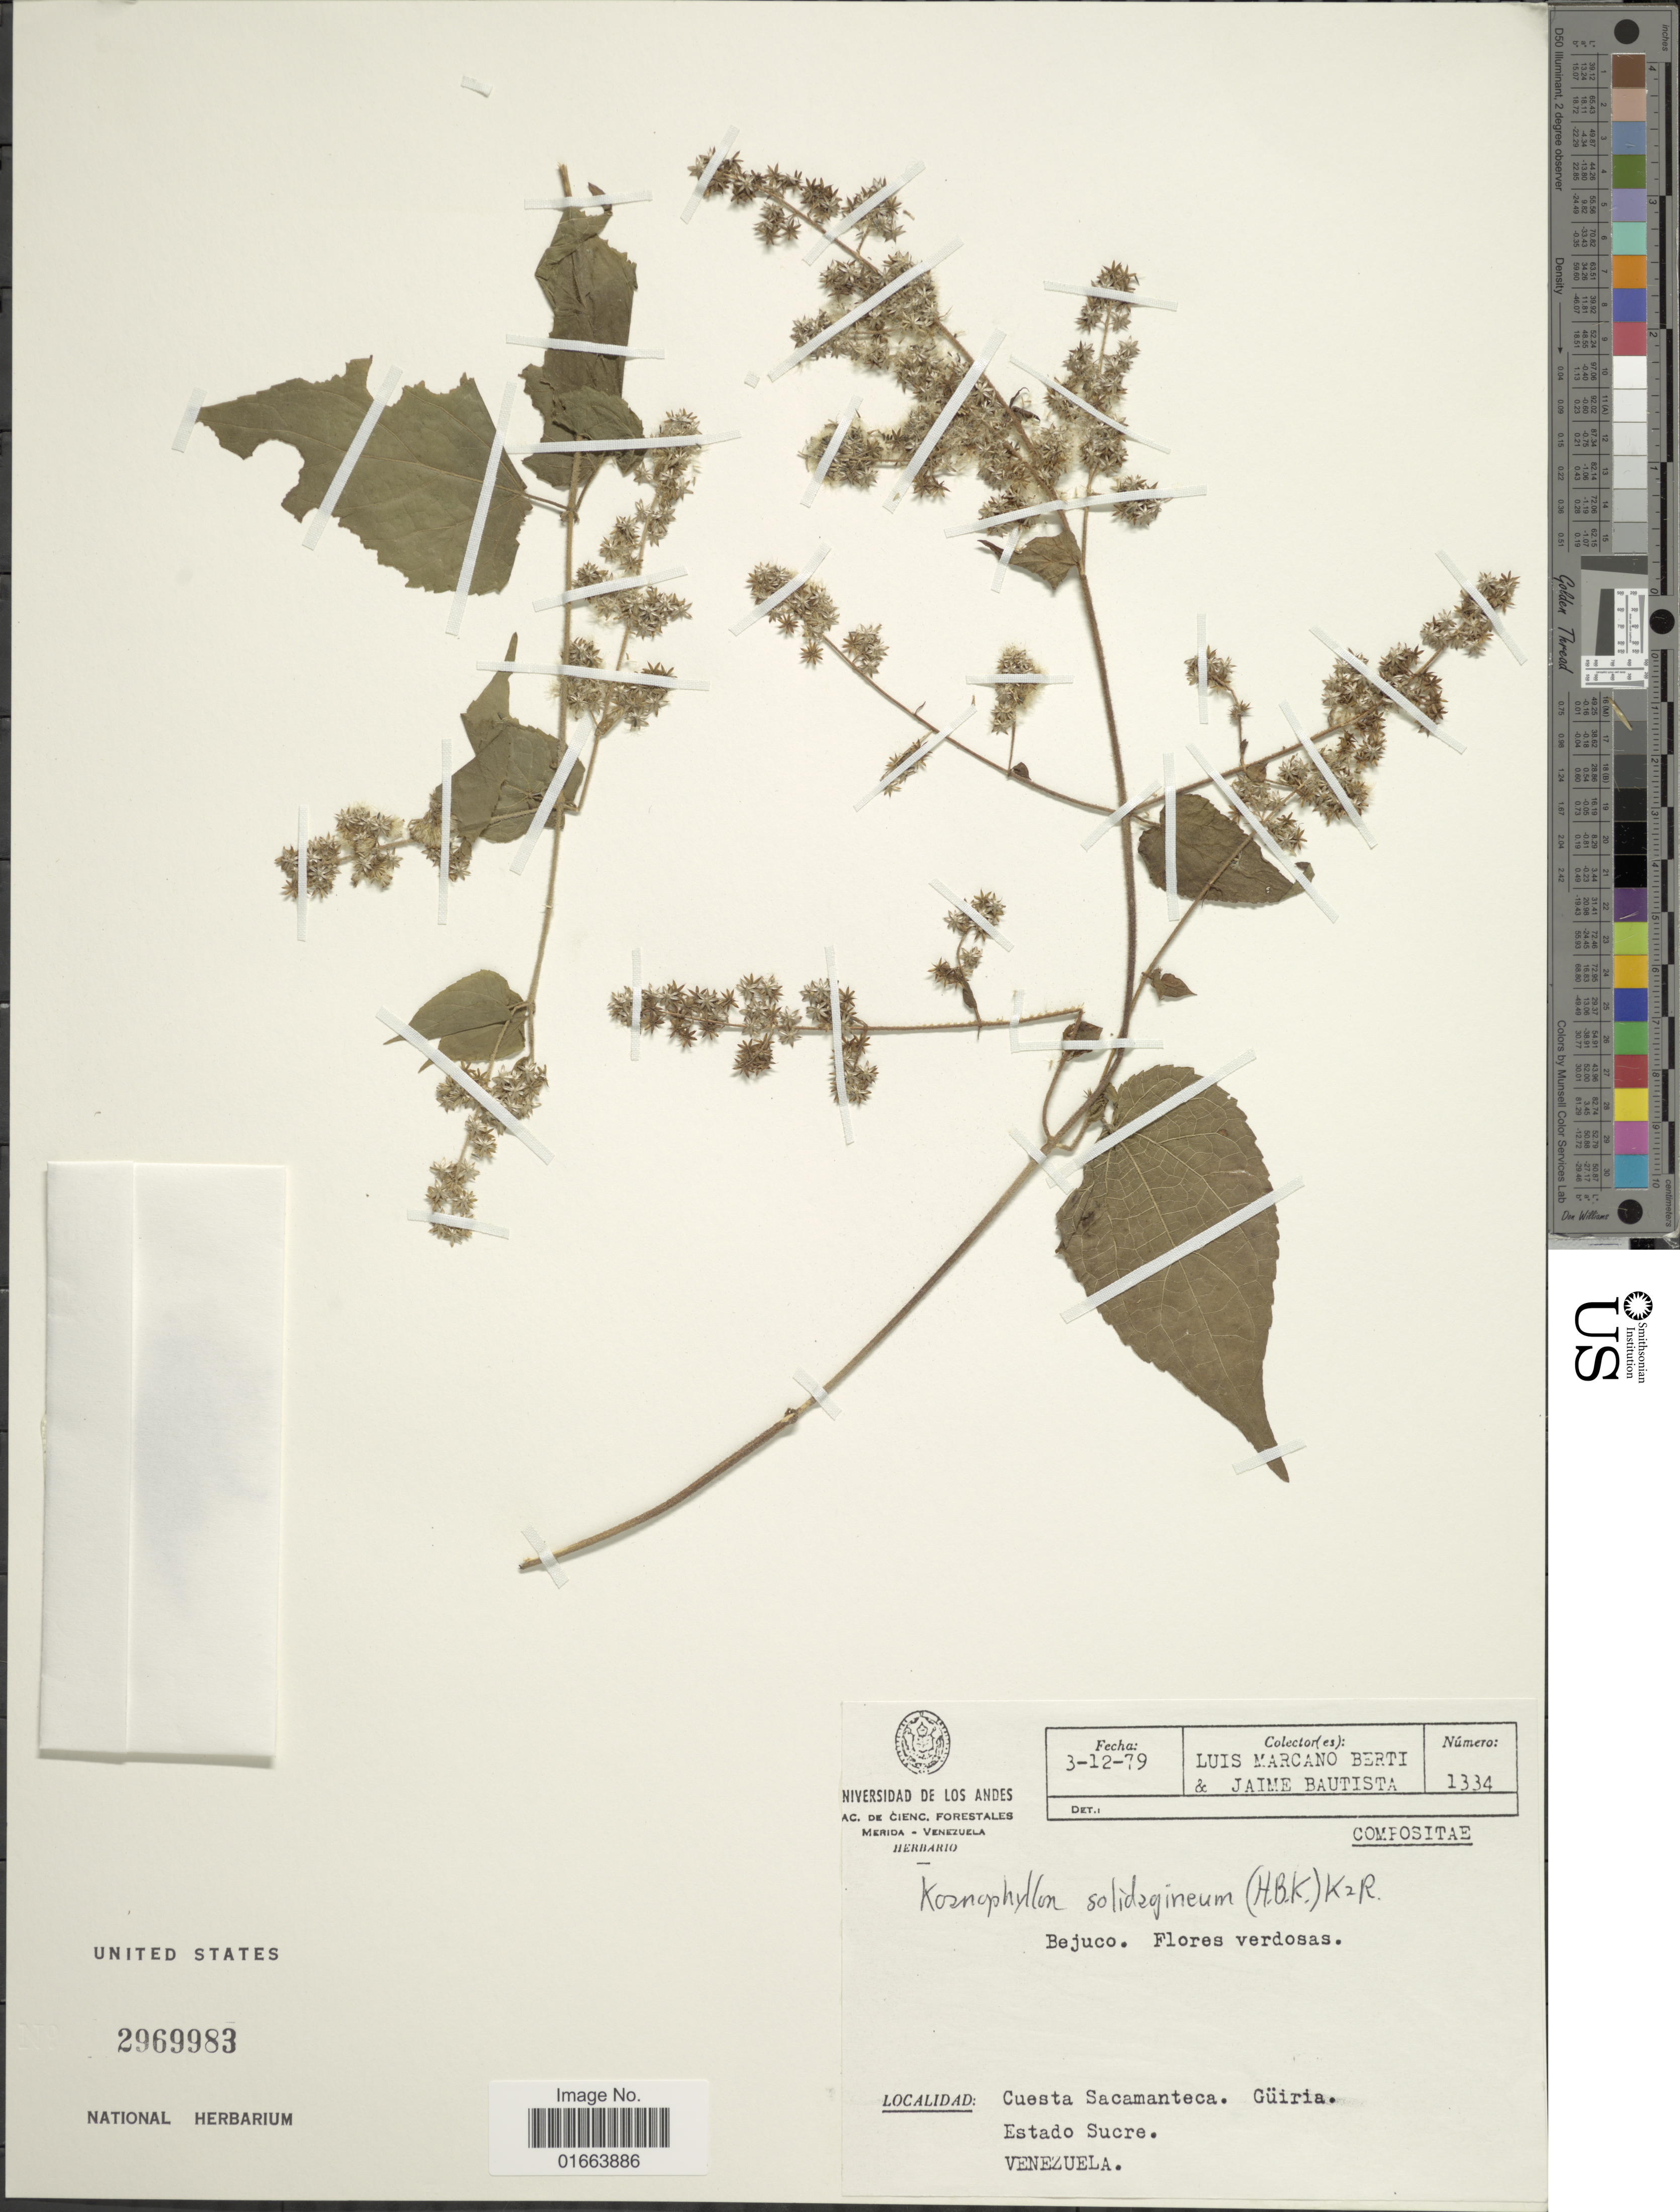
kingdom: Plantae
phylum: Tracheophyta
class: Magnoliopsida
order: Asterales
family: Asteraceae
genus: Koanophyllon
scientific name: Koanophyllon solidaginoides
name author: (Kunth) R.M. King & H. Rob.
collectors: L. Marcano-Berti & J. A. Bautista B.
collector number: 1334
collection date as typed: Transcribed d/m/y: 3/12/79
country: Venezuela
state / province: Sucre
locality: Cuesta Sacamanteca. Güiria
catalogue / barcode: US 2969983